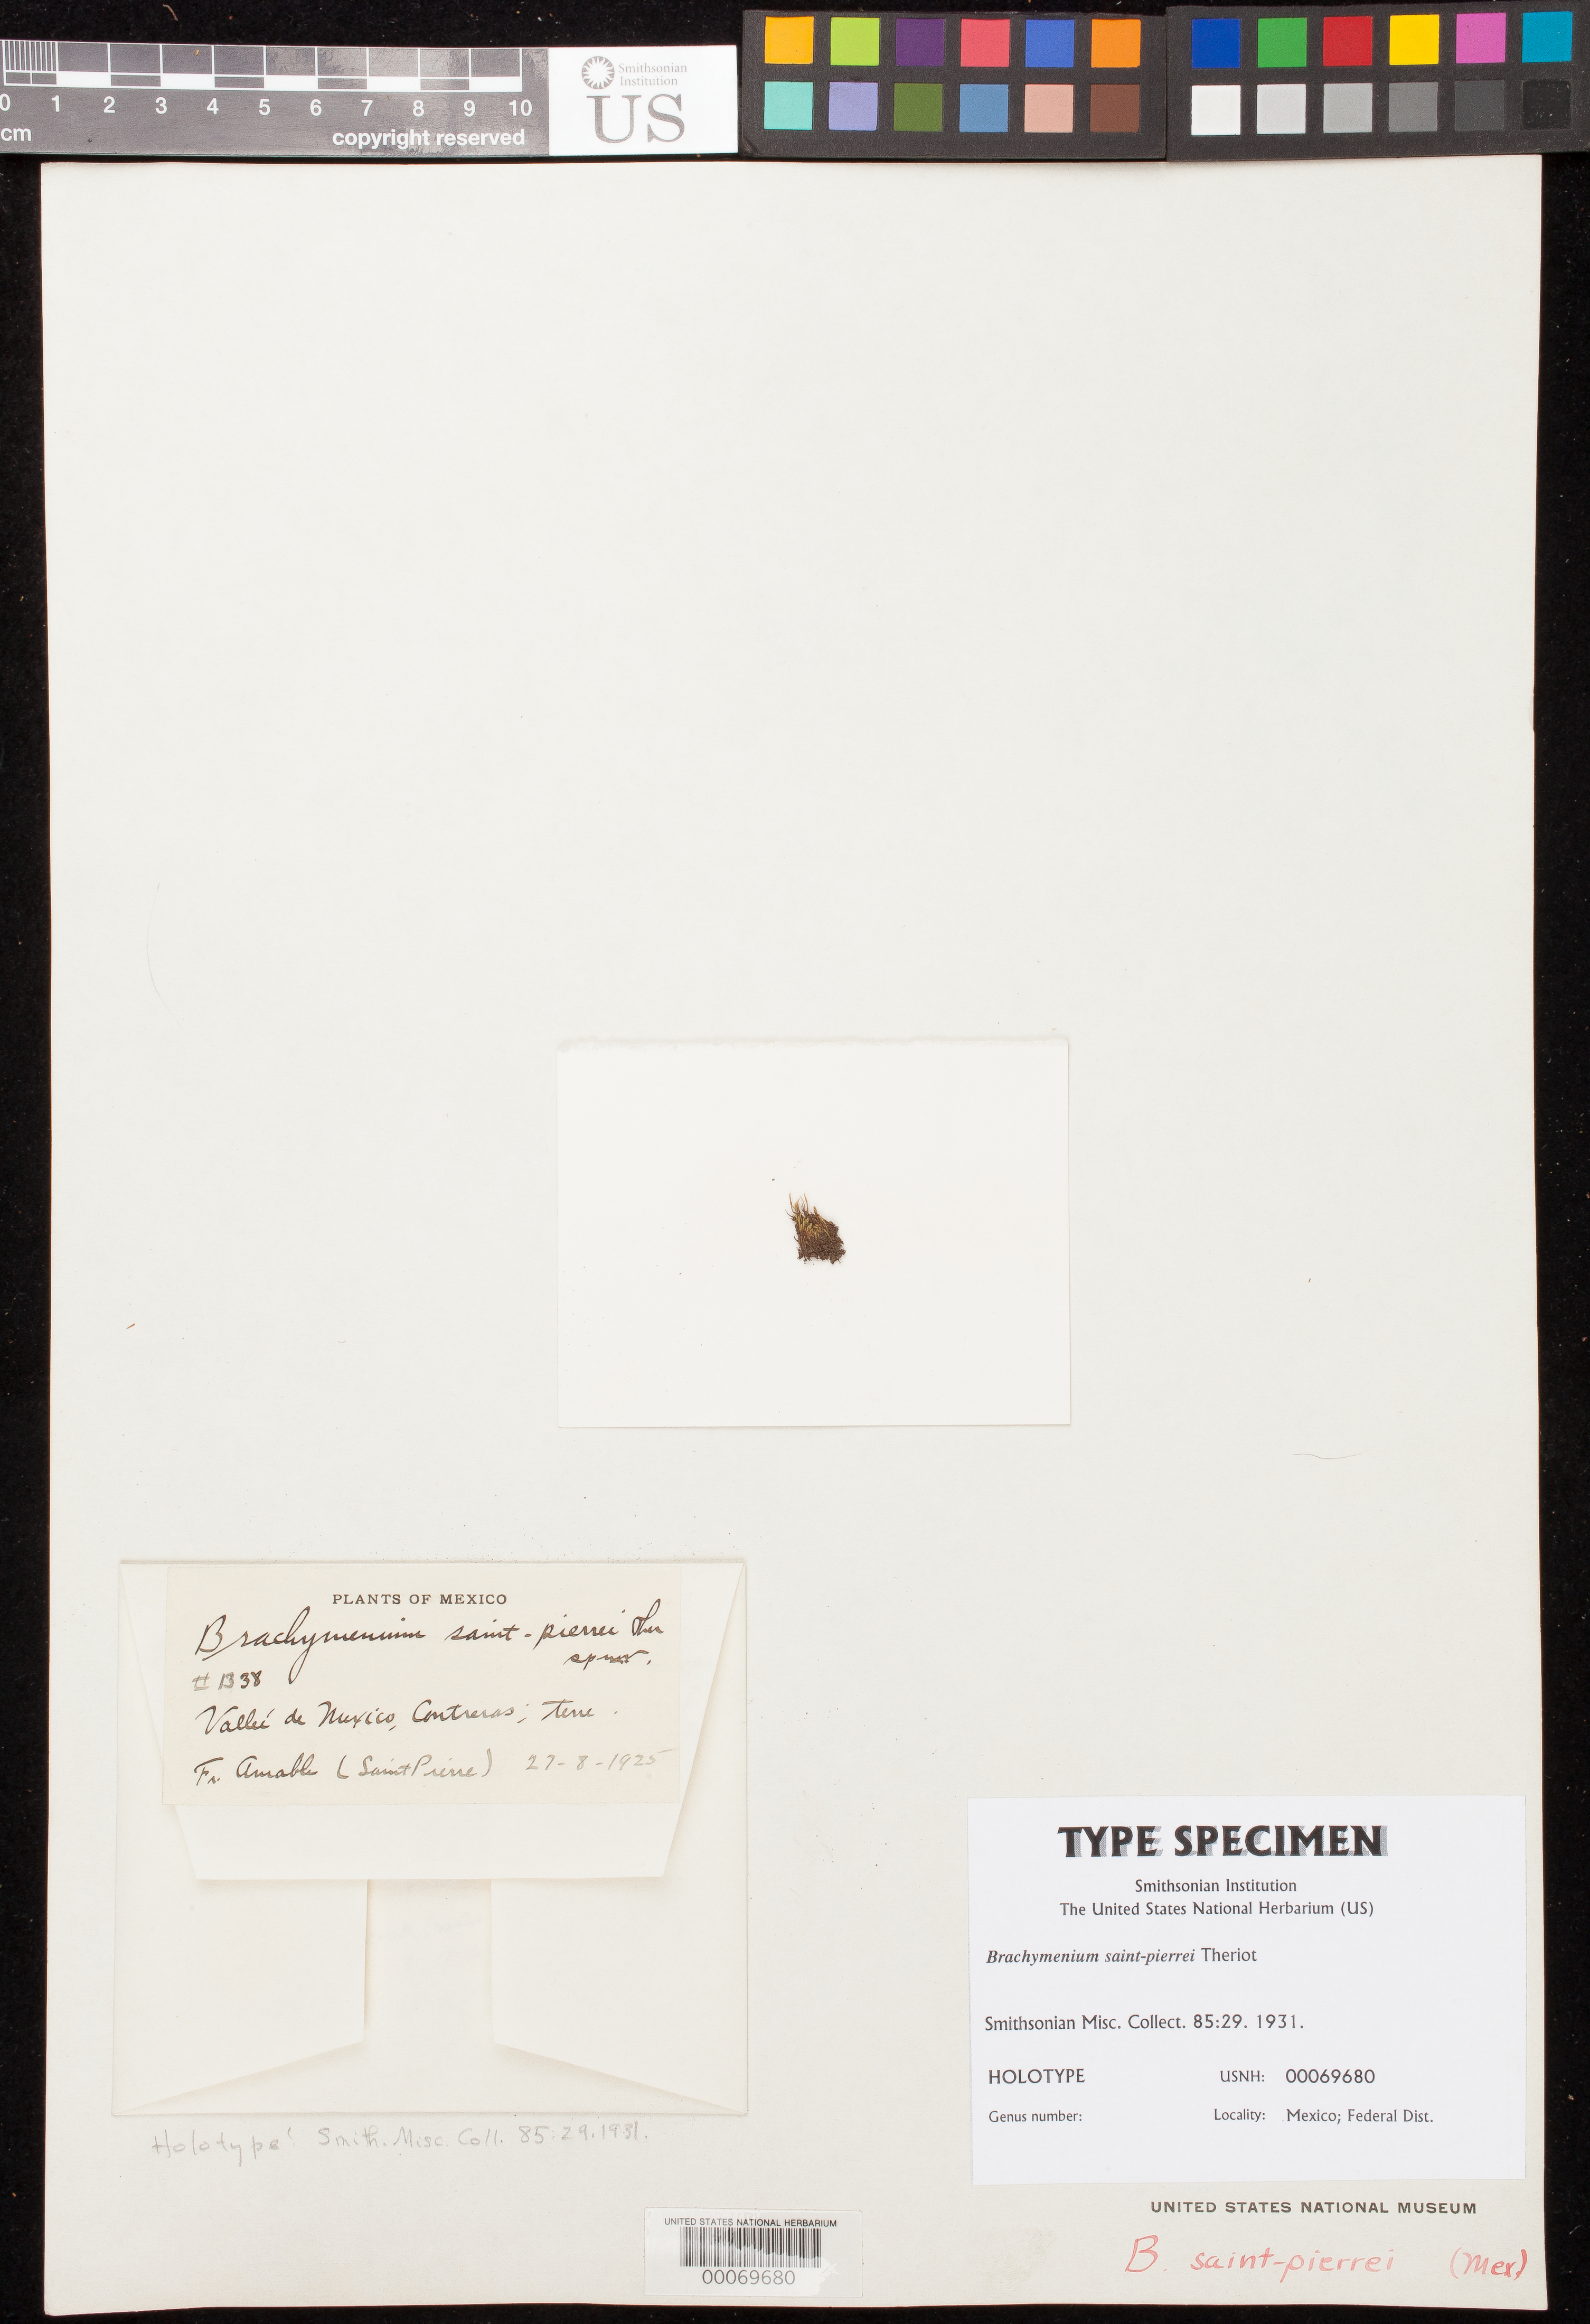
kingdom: Plantae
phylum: Bryophyta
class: Bryopsida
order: Bryales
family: Bryaceae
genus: Brachymenium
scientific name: Brachymenium saint-pierrei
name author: Thér.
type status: Holotype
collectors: B. Amable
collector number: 1338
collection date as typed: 27 Aug 1925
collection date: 1925-08-27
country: Mexico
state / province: Distrito Federal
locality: Valle de Mexico, Contreras.